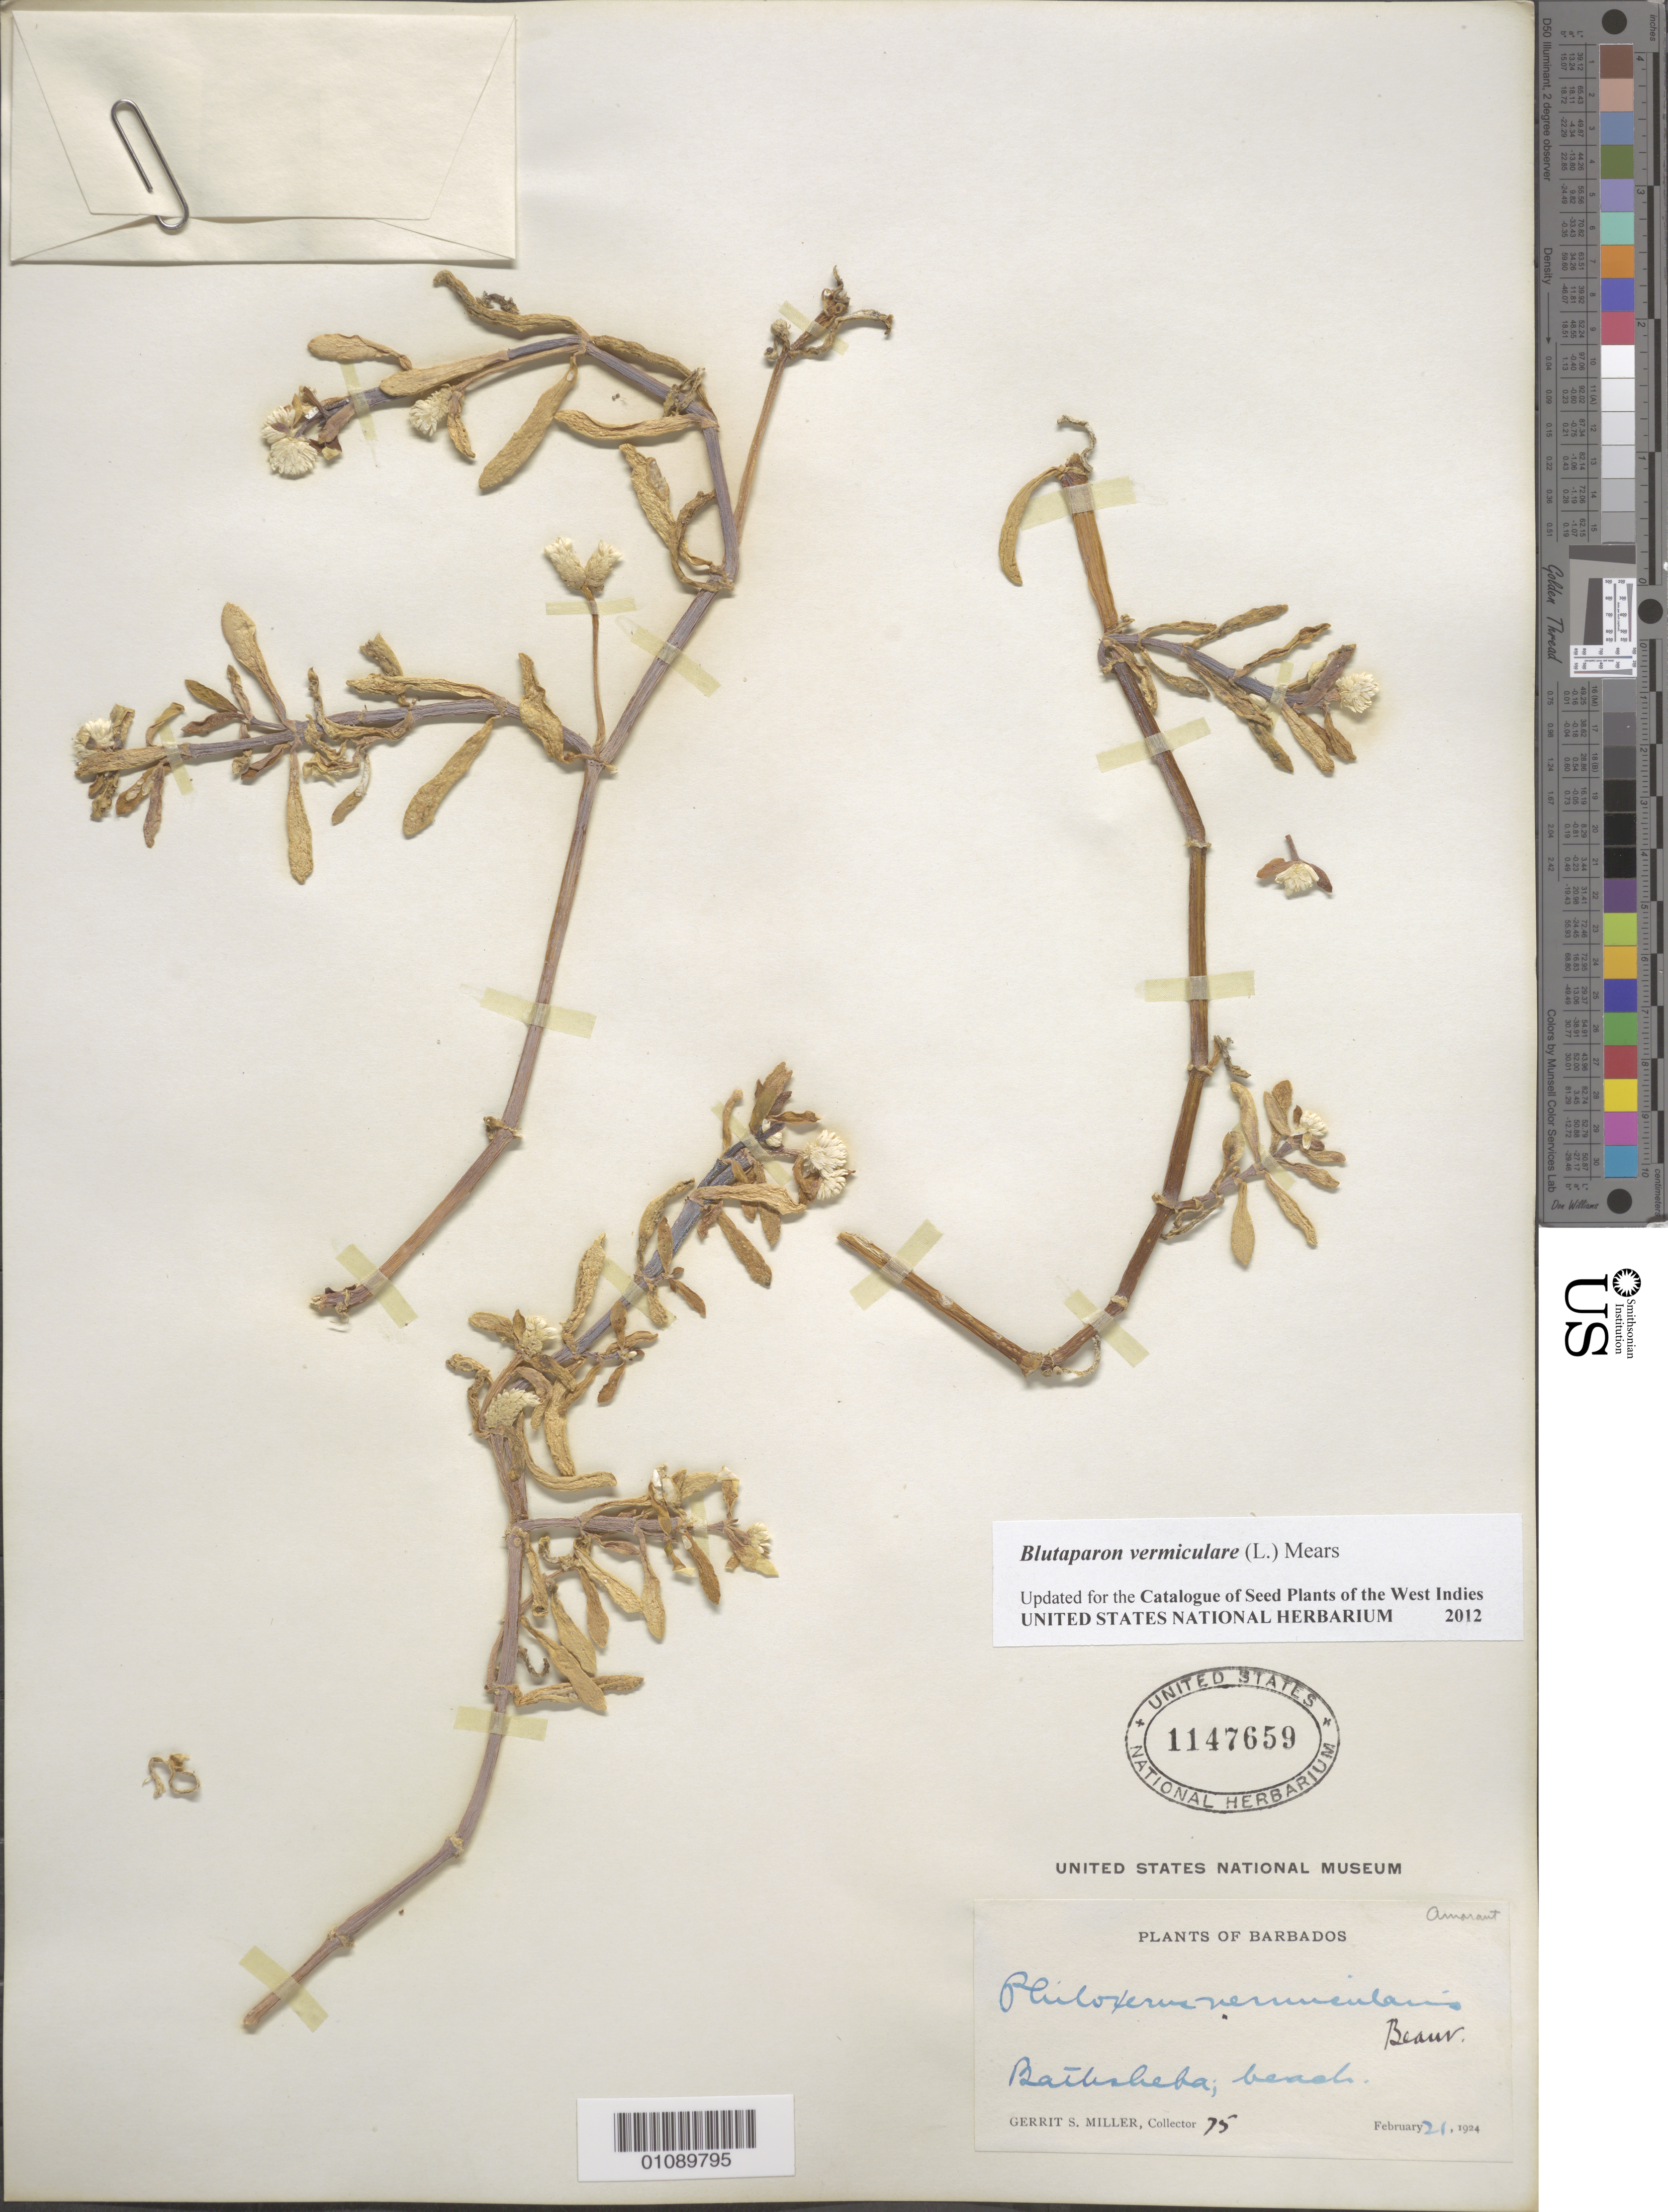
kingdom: Plantae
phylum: Tracheophyta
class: Magnoliopsida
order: Caryophyllales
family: Amaranthaceae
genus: Gomphrena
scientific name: Gomphrena portulacoides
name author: (A. St.-Hil.) T. Ortuño & Borsch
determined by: Strong, Mark T., (BOT), Smithsonian Institution - National Museum of Natural History (UNITED STATES)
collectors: G. S. Miller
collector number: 75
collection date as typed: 21 Feb 1924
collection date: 1924-02-21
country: Barbados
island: Barbados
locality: Bathsheba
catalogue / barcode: US 1147659